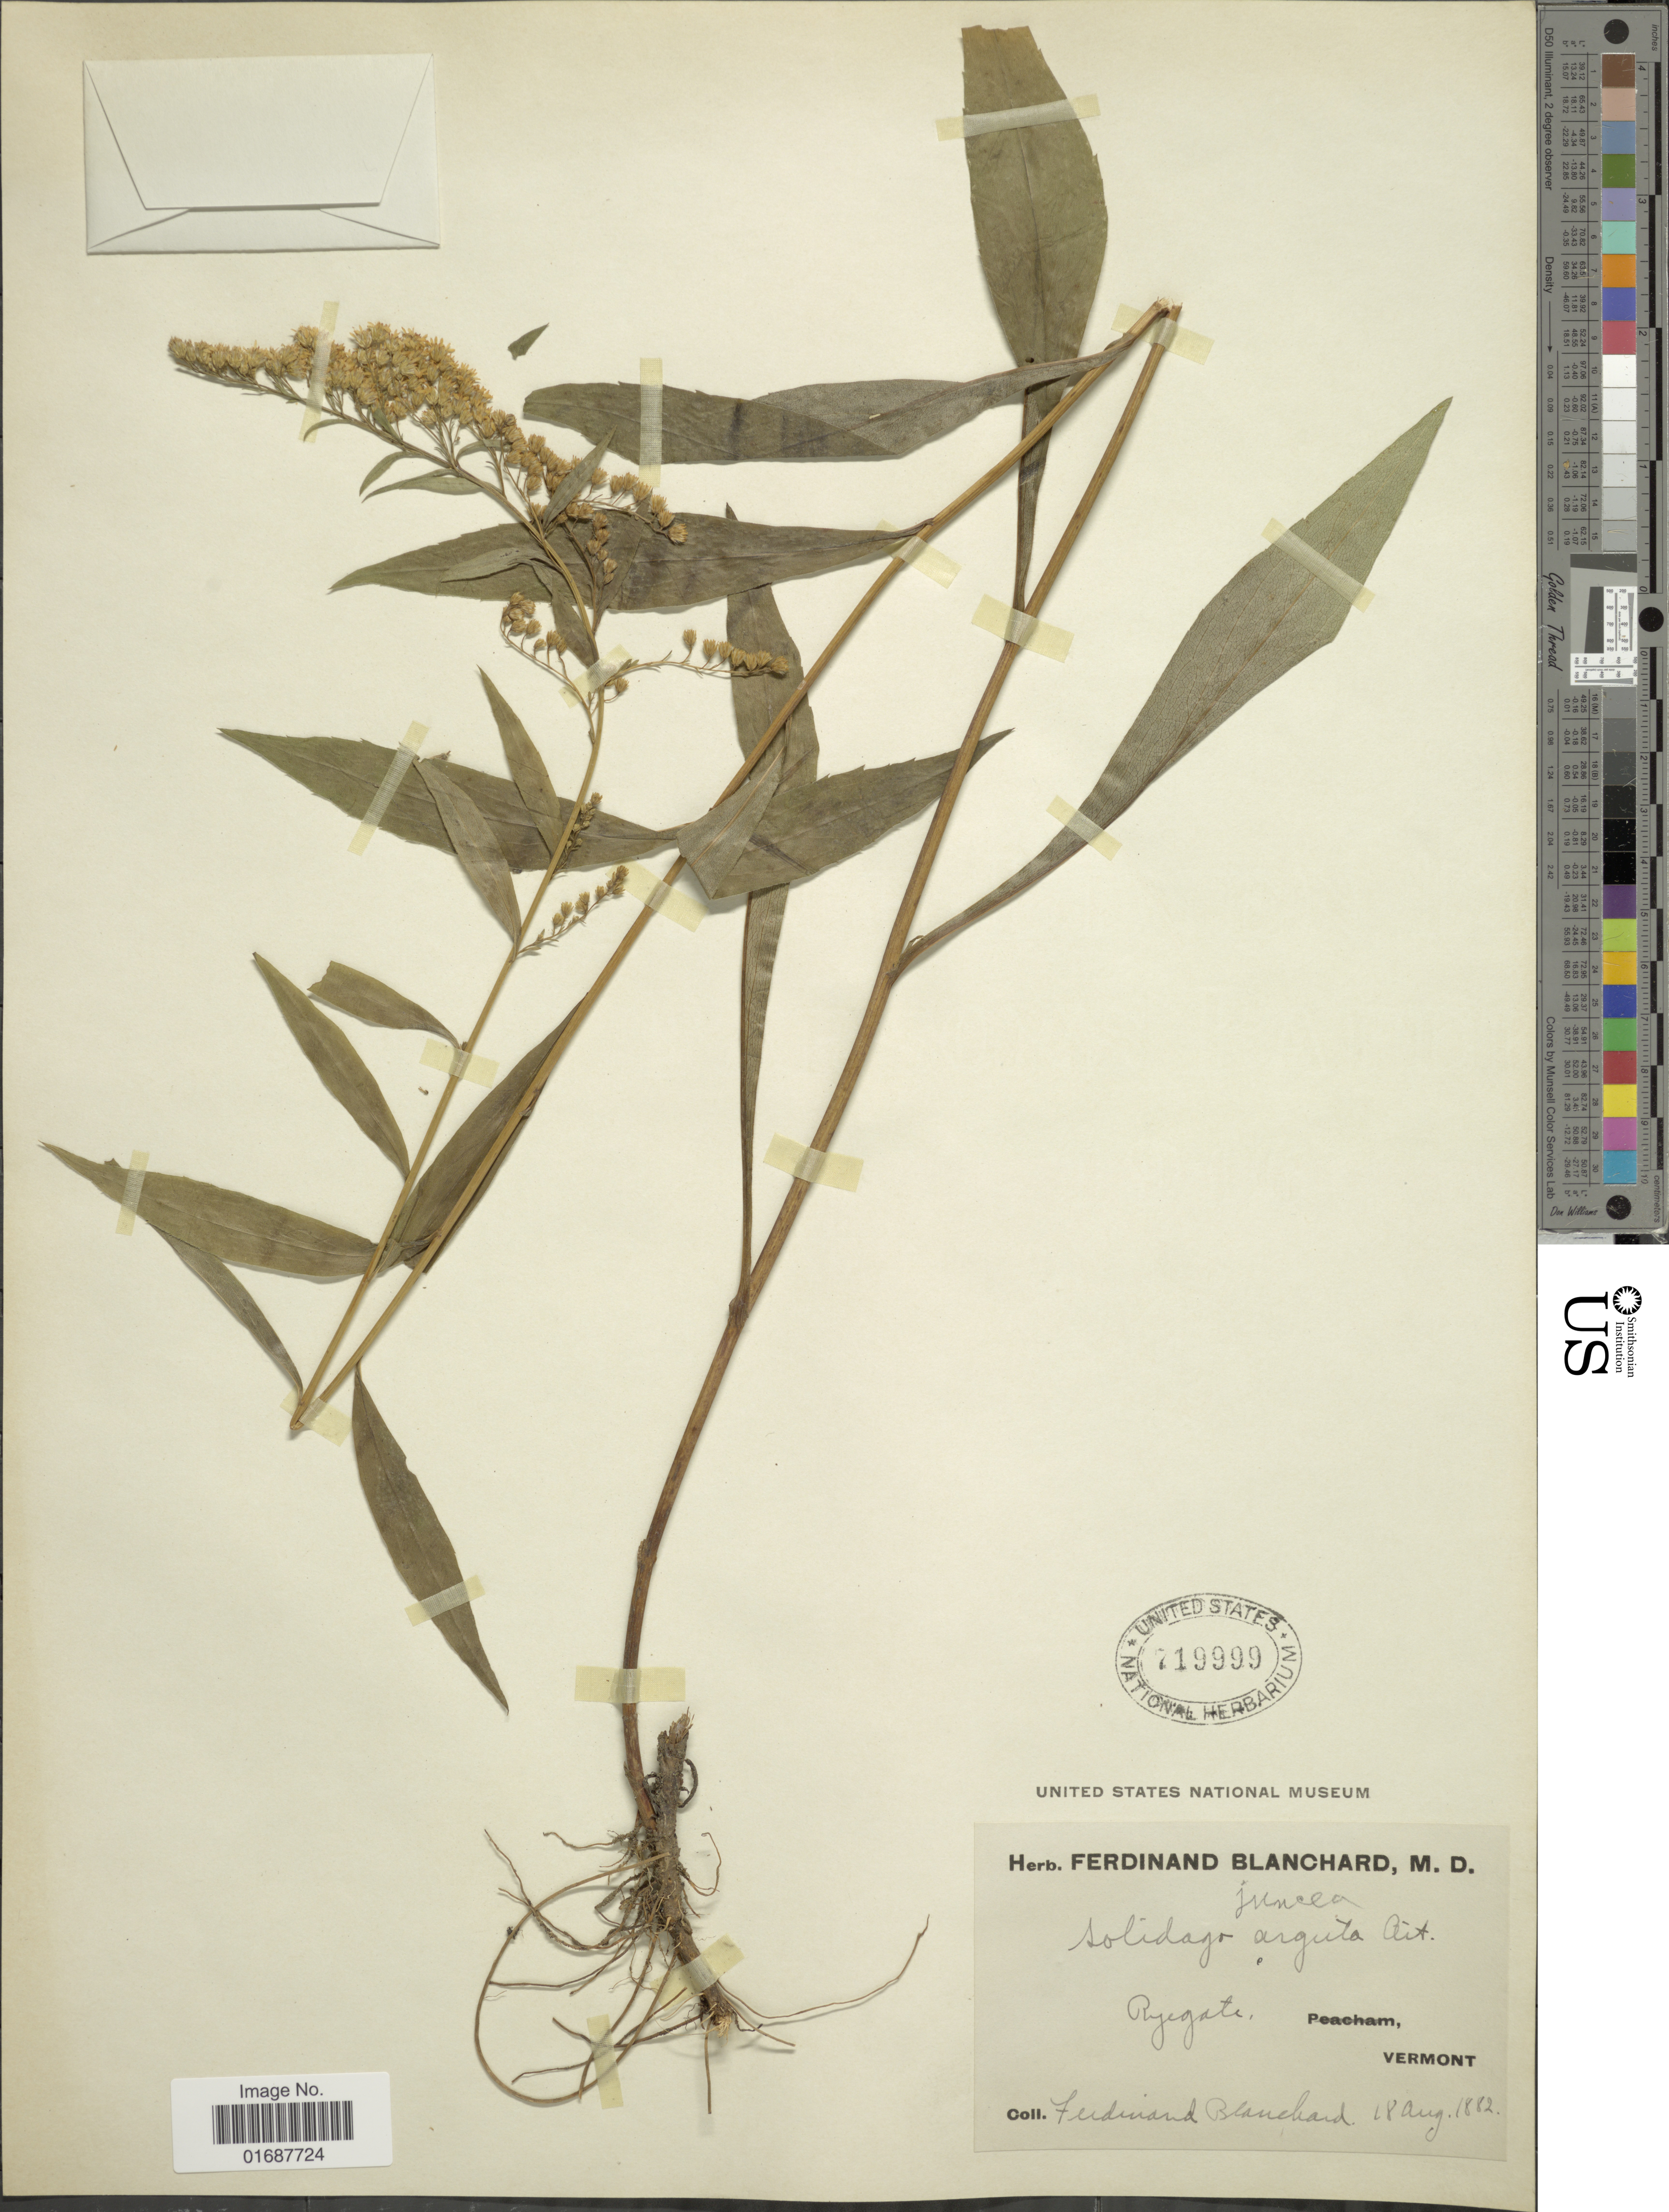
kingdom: Plantae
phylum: Tracheophyta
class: Magnoliopsida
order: Asterales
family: Asteraceae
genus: Solidago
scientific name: Solidago juncea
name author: Aiton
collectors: F. Blanchard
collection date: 1882-08-18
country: United States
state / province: Vermont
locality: Ryegate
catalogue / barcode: US 719999